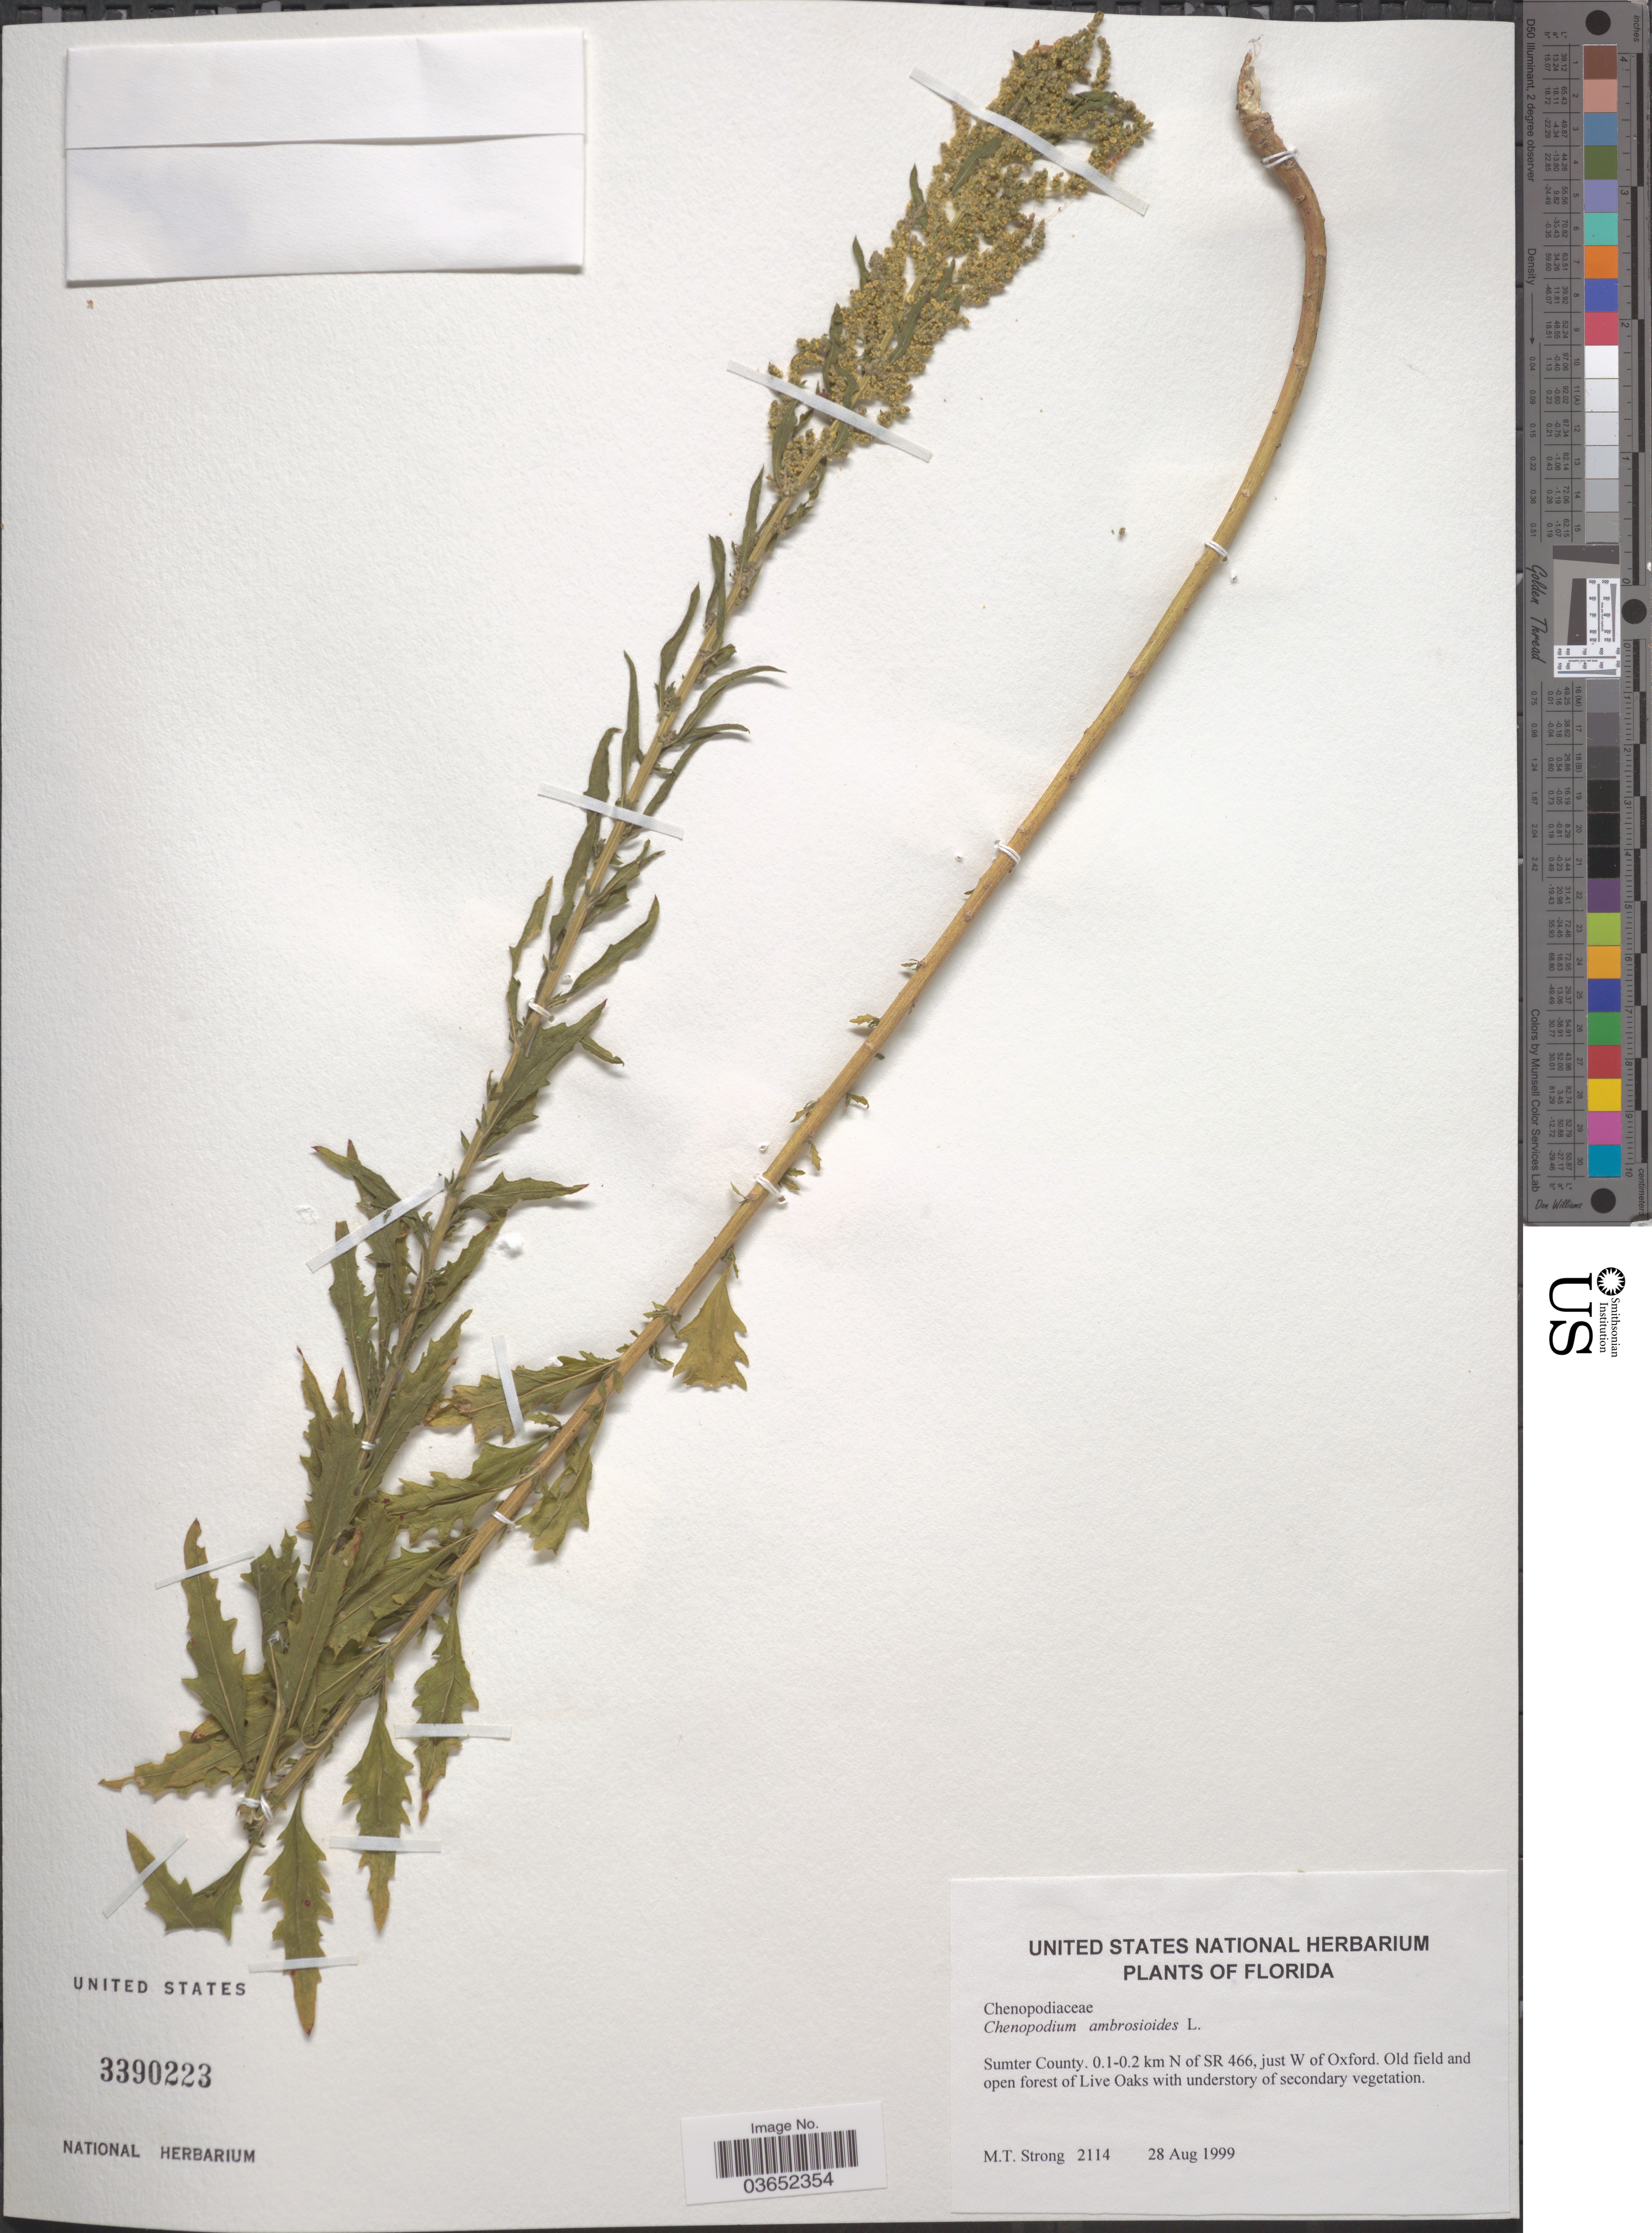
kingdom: Plantae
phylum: Tracheophyta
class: Magnoliopsida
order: Caryophyllales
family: Amaranthaceae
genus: Chenopodium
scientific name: Chenopodium ambrosioides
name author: L.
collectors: M. T. Strong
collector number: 2114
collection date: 1999-08-28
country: United States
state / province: Florida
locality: Sumter County: 0.1-0.2 km N of SR 466, just W of Oxford. Old field and open forest of Live Oaks with understory of secondary vegetation.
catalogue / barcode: US 3390223